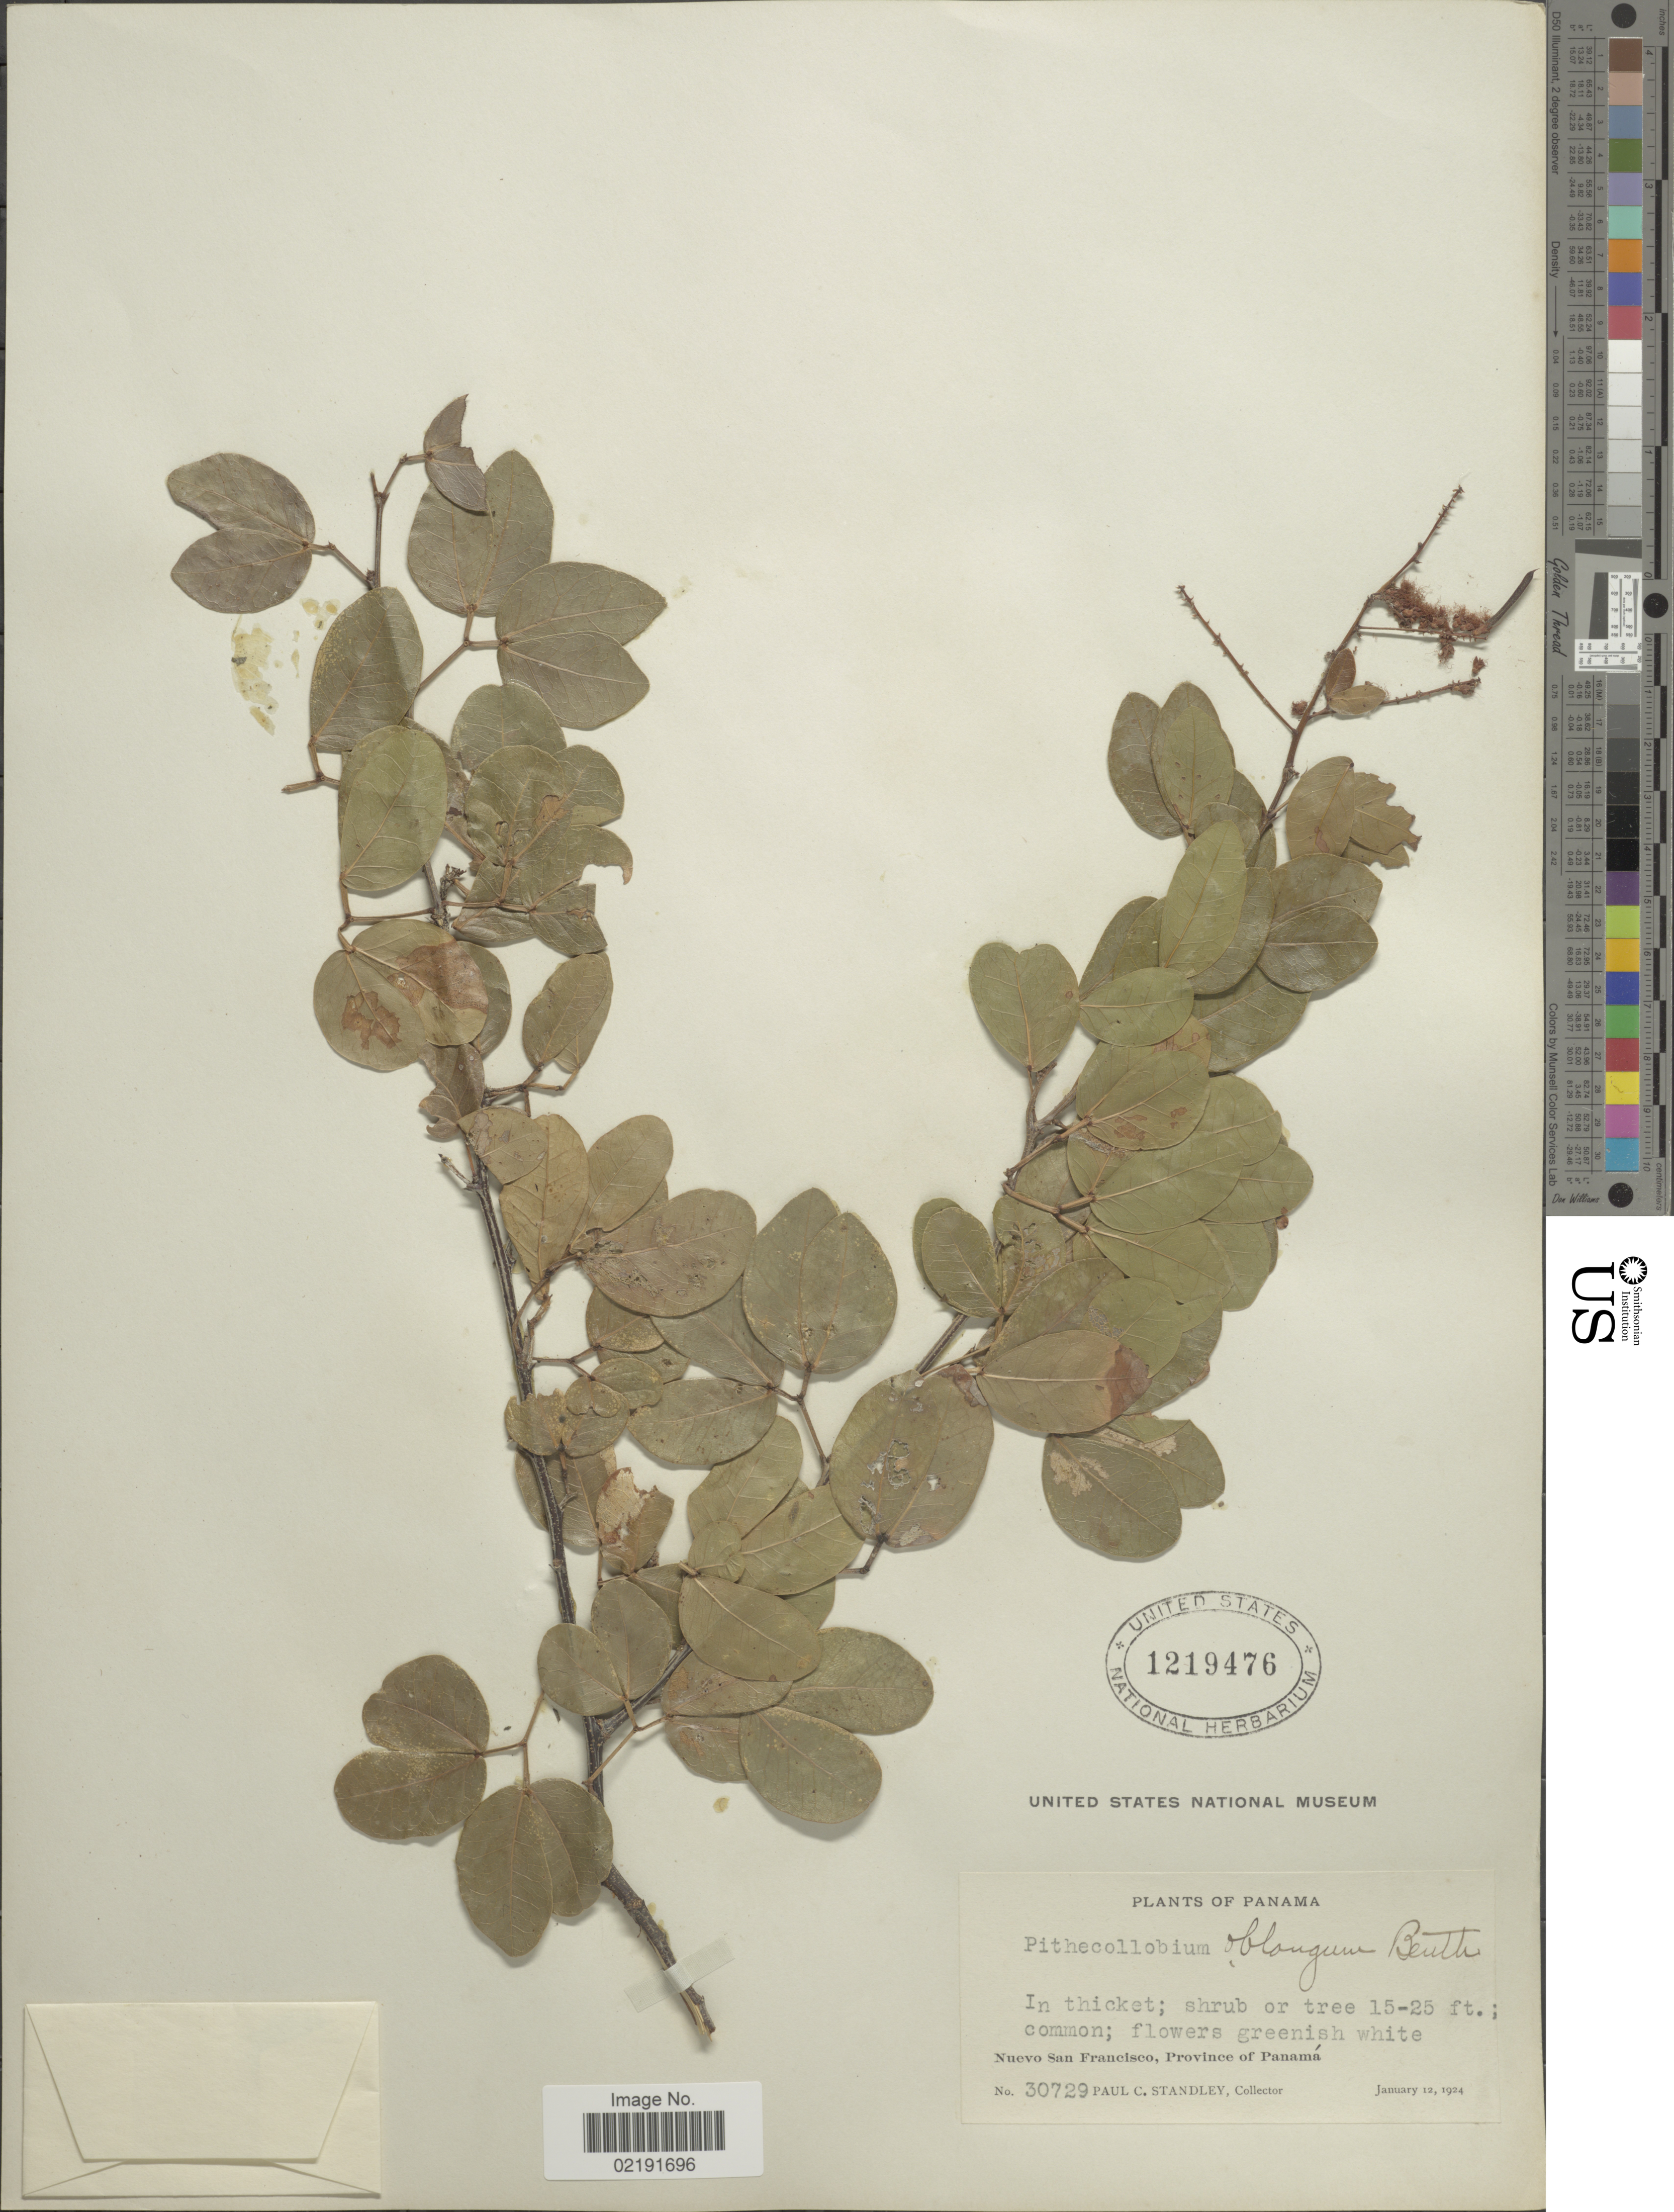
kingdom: Plantae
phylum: Tracheophyta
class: Magnoliopsida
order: Fabales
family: Fabaceae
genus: Pithecellobium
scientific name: Pithecellobium oblongum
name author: Benth.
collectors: P. C. Standley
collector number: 30729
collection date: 1924-01-12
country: Panama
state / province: Panamá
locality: Nuevo San Francisco, Province of Panamá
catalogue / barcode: US 1219476